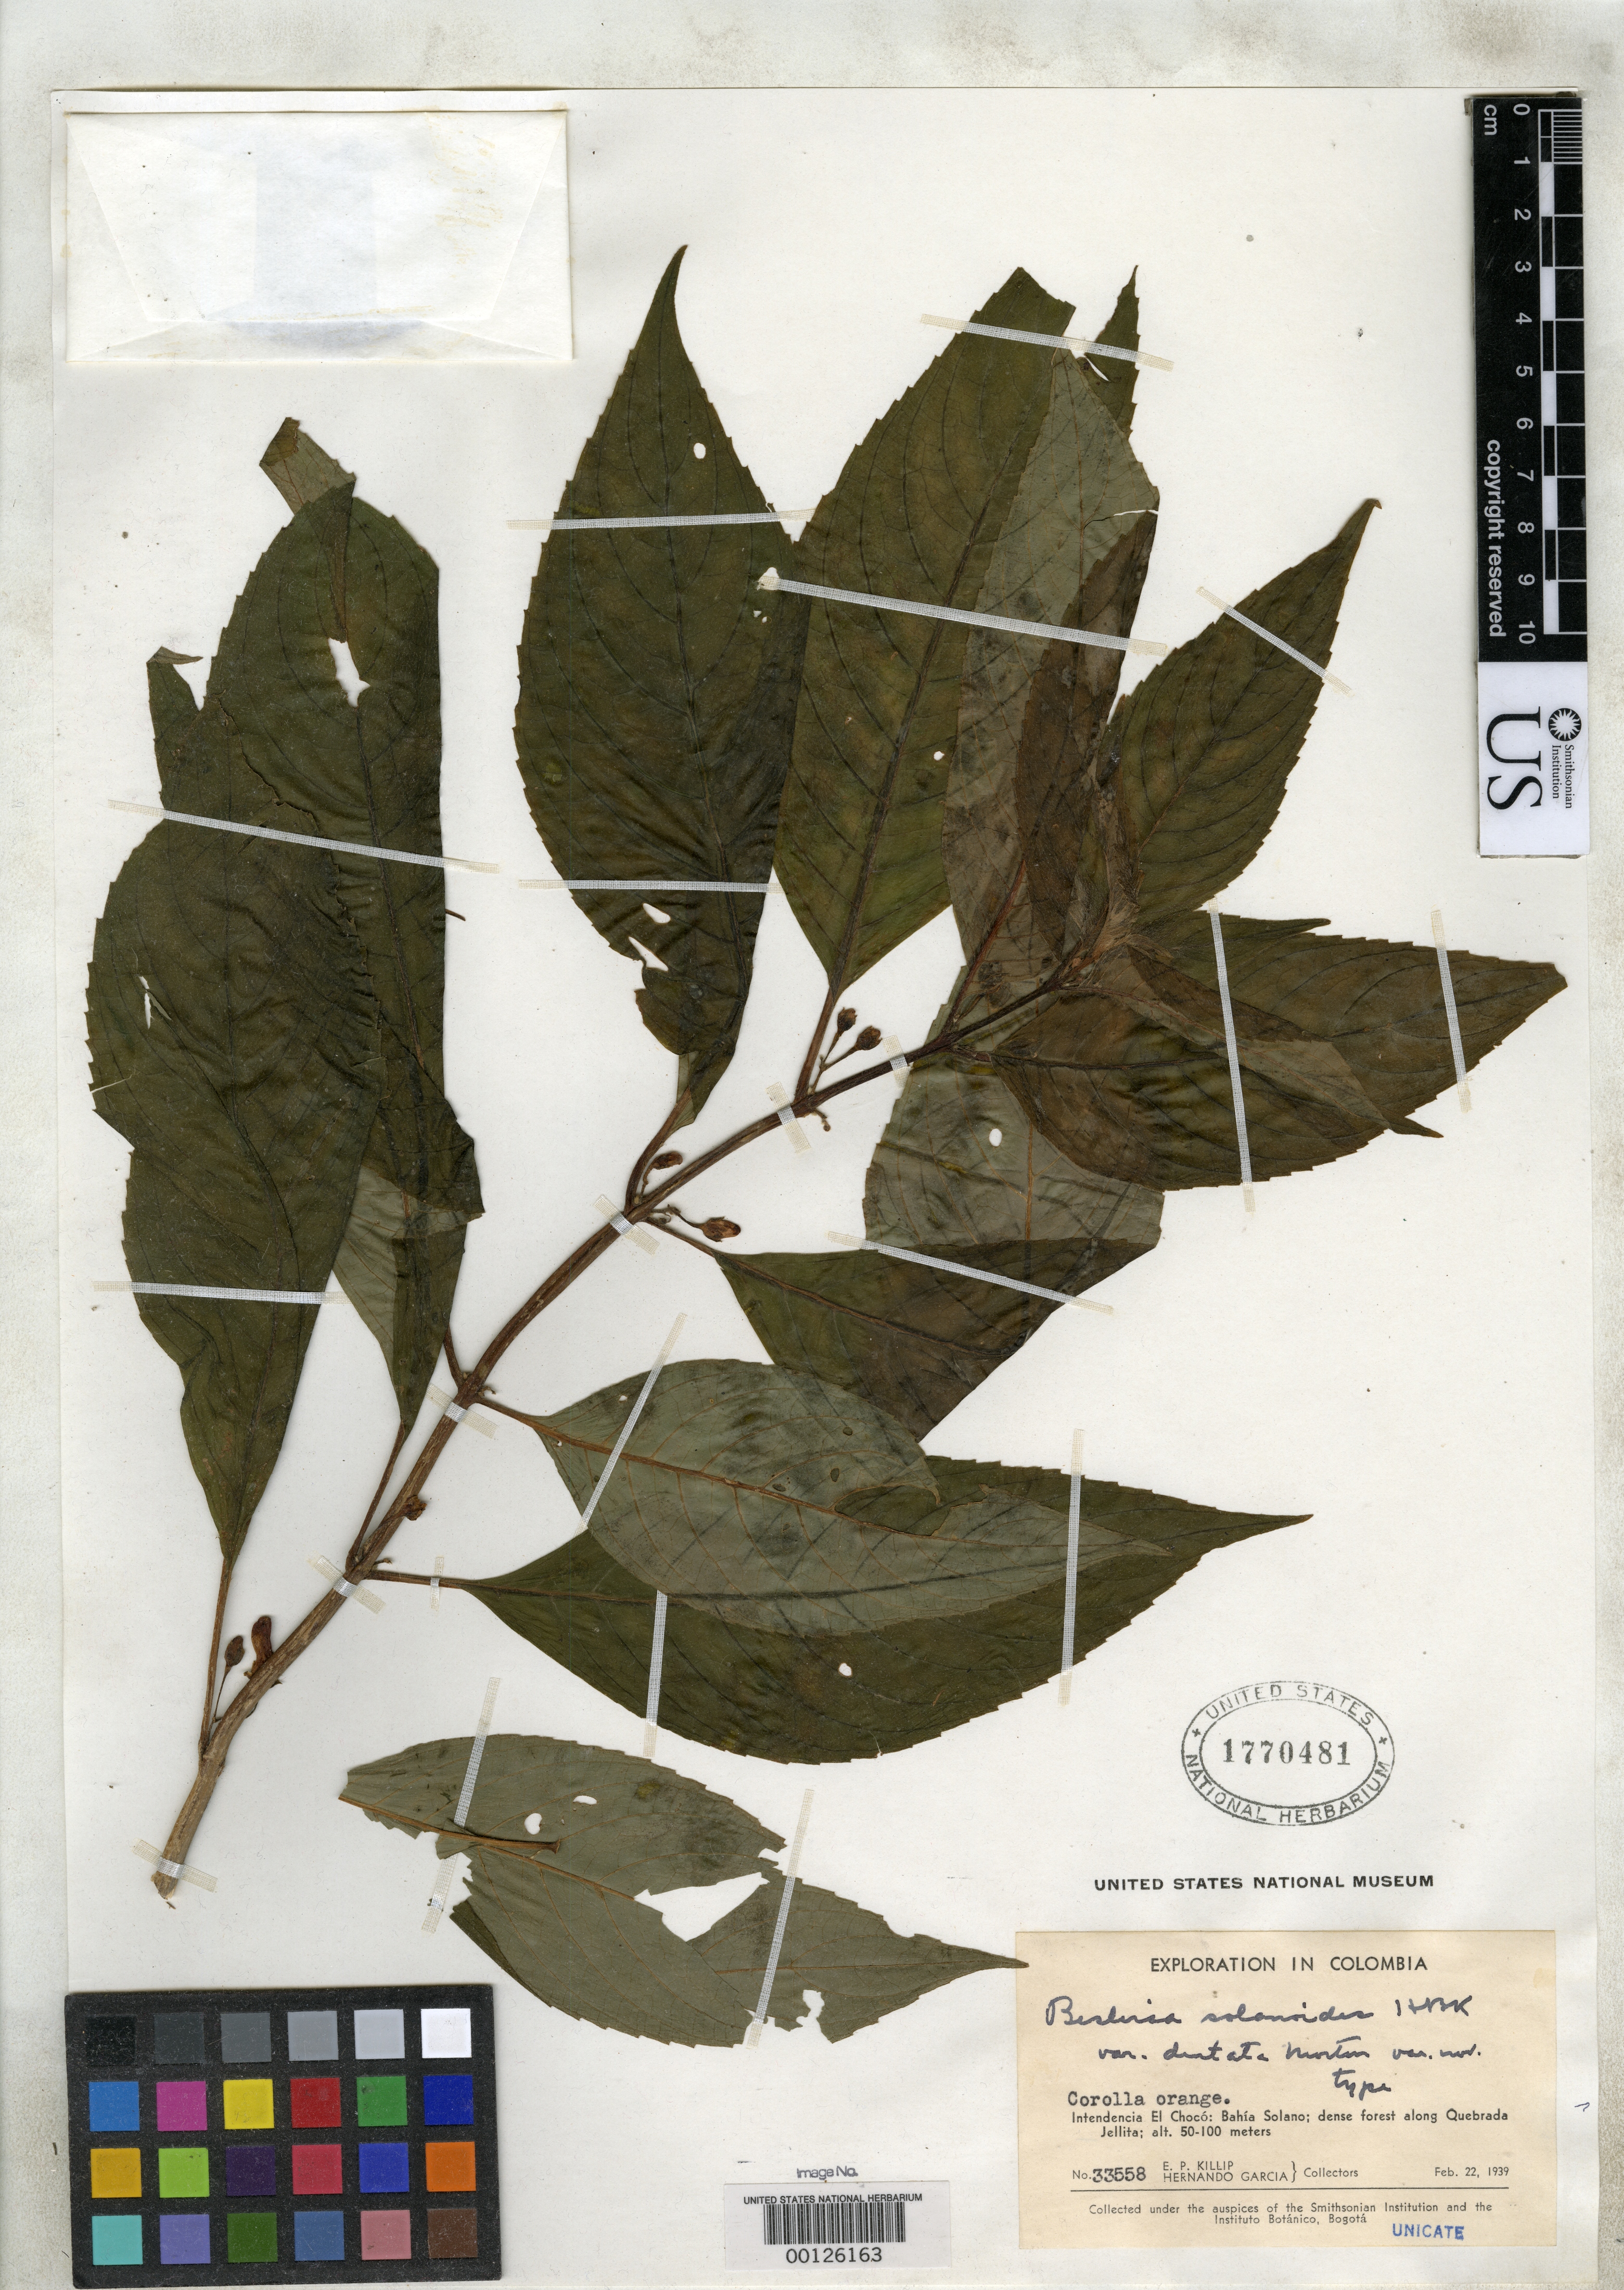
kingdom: Plantae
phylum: Tracheophyta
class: Magnoliopsida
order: Lamiales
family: Gesneriaceae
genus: Besleria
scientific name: Besleria solanoides var. dentata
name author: C.V. Morton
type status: Holotype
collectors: E. P. Killip & H. García Barriga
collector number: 33558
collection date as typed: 22 Feb 1939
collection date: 1939-02-22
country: Colombia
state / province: Chocó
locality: Quebrada JelLita, Bahia Solano.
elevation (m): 50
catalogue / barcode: US 1770481